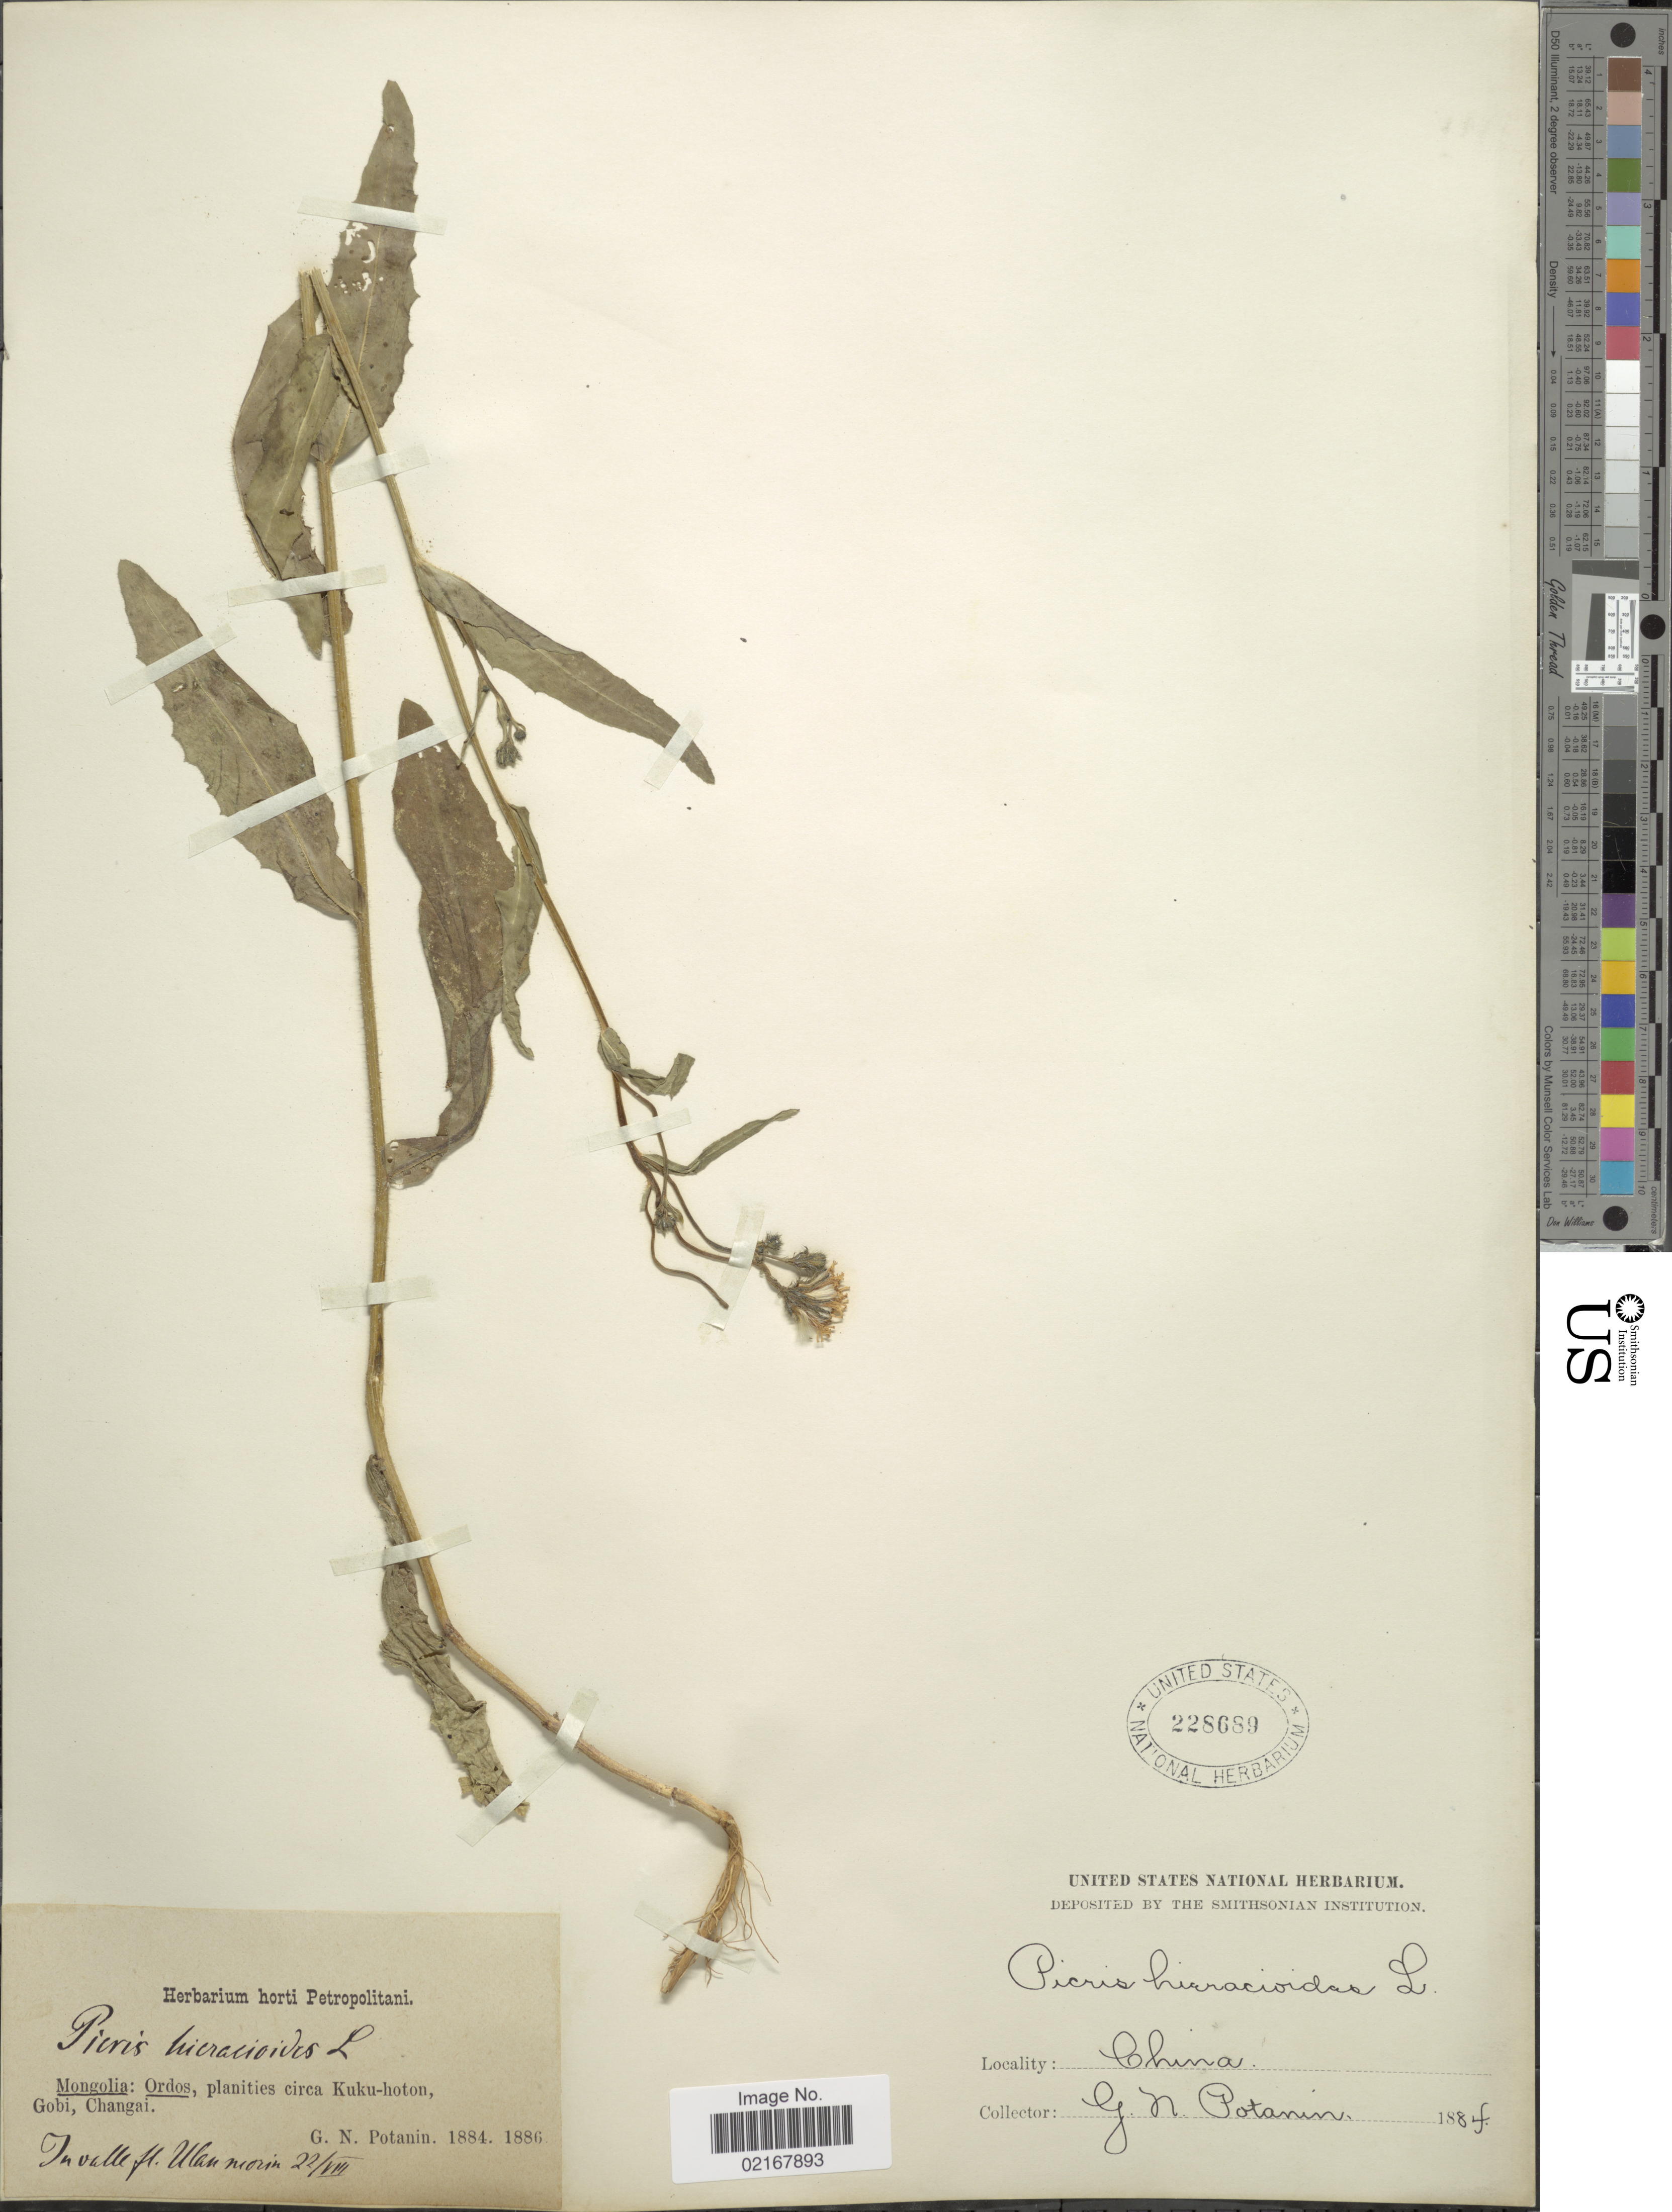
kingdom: Plantae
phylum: Tracheophyta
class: Magnoliopsida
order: Asterales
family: Asteraceae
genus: Picris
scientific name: Picris hieracioides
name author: L.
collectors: G. Potanin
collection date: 1884-08-22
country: China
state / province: Nei Monggol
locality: Mongolia, Ordos, circa Kuku-hoton, Gobi, Changai, in valle fl. Ulan morin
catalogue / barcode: US 228689